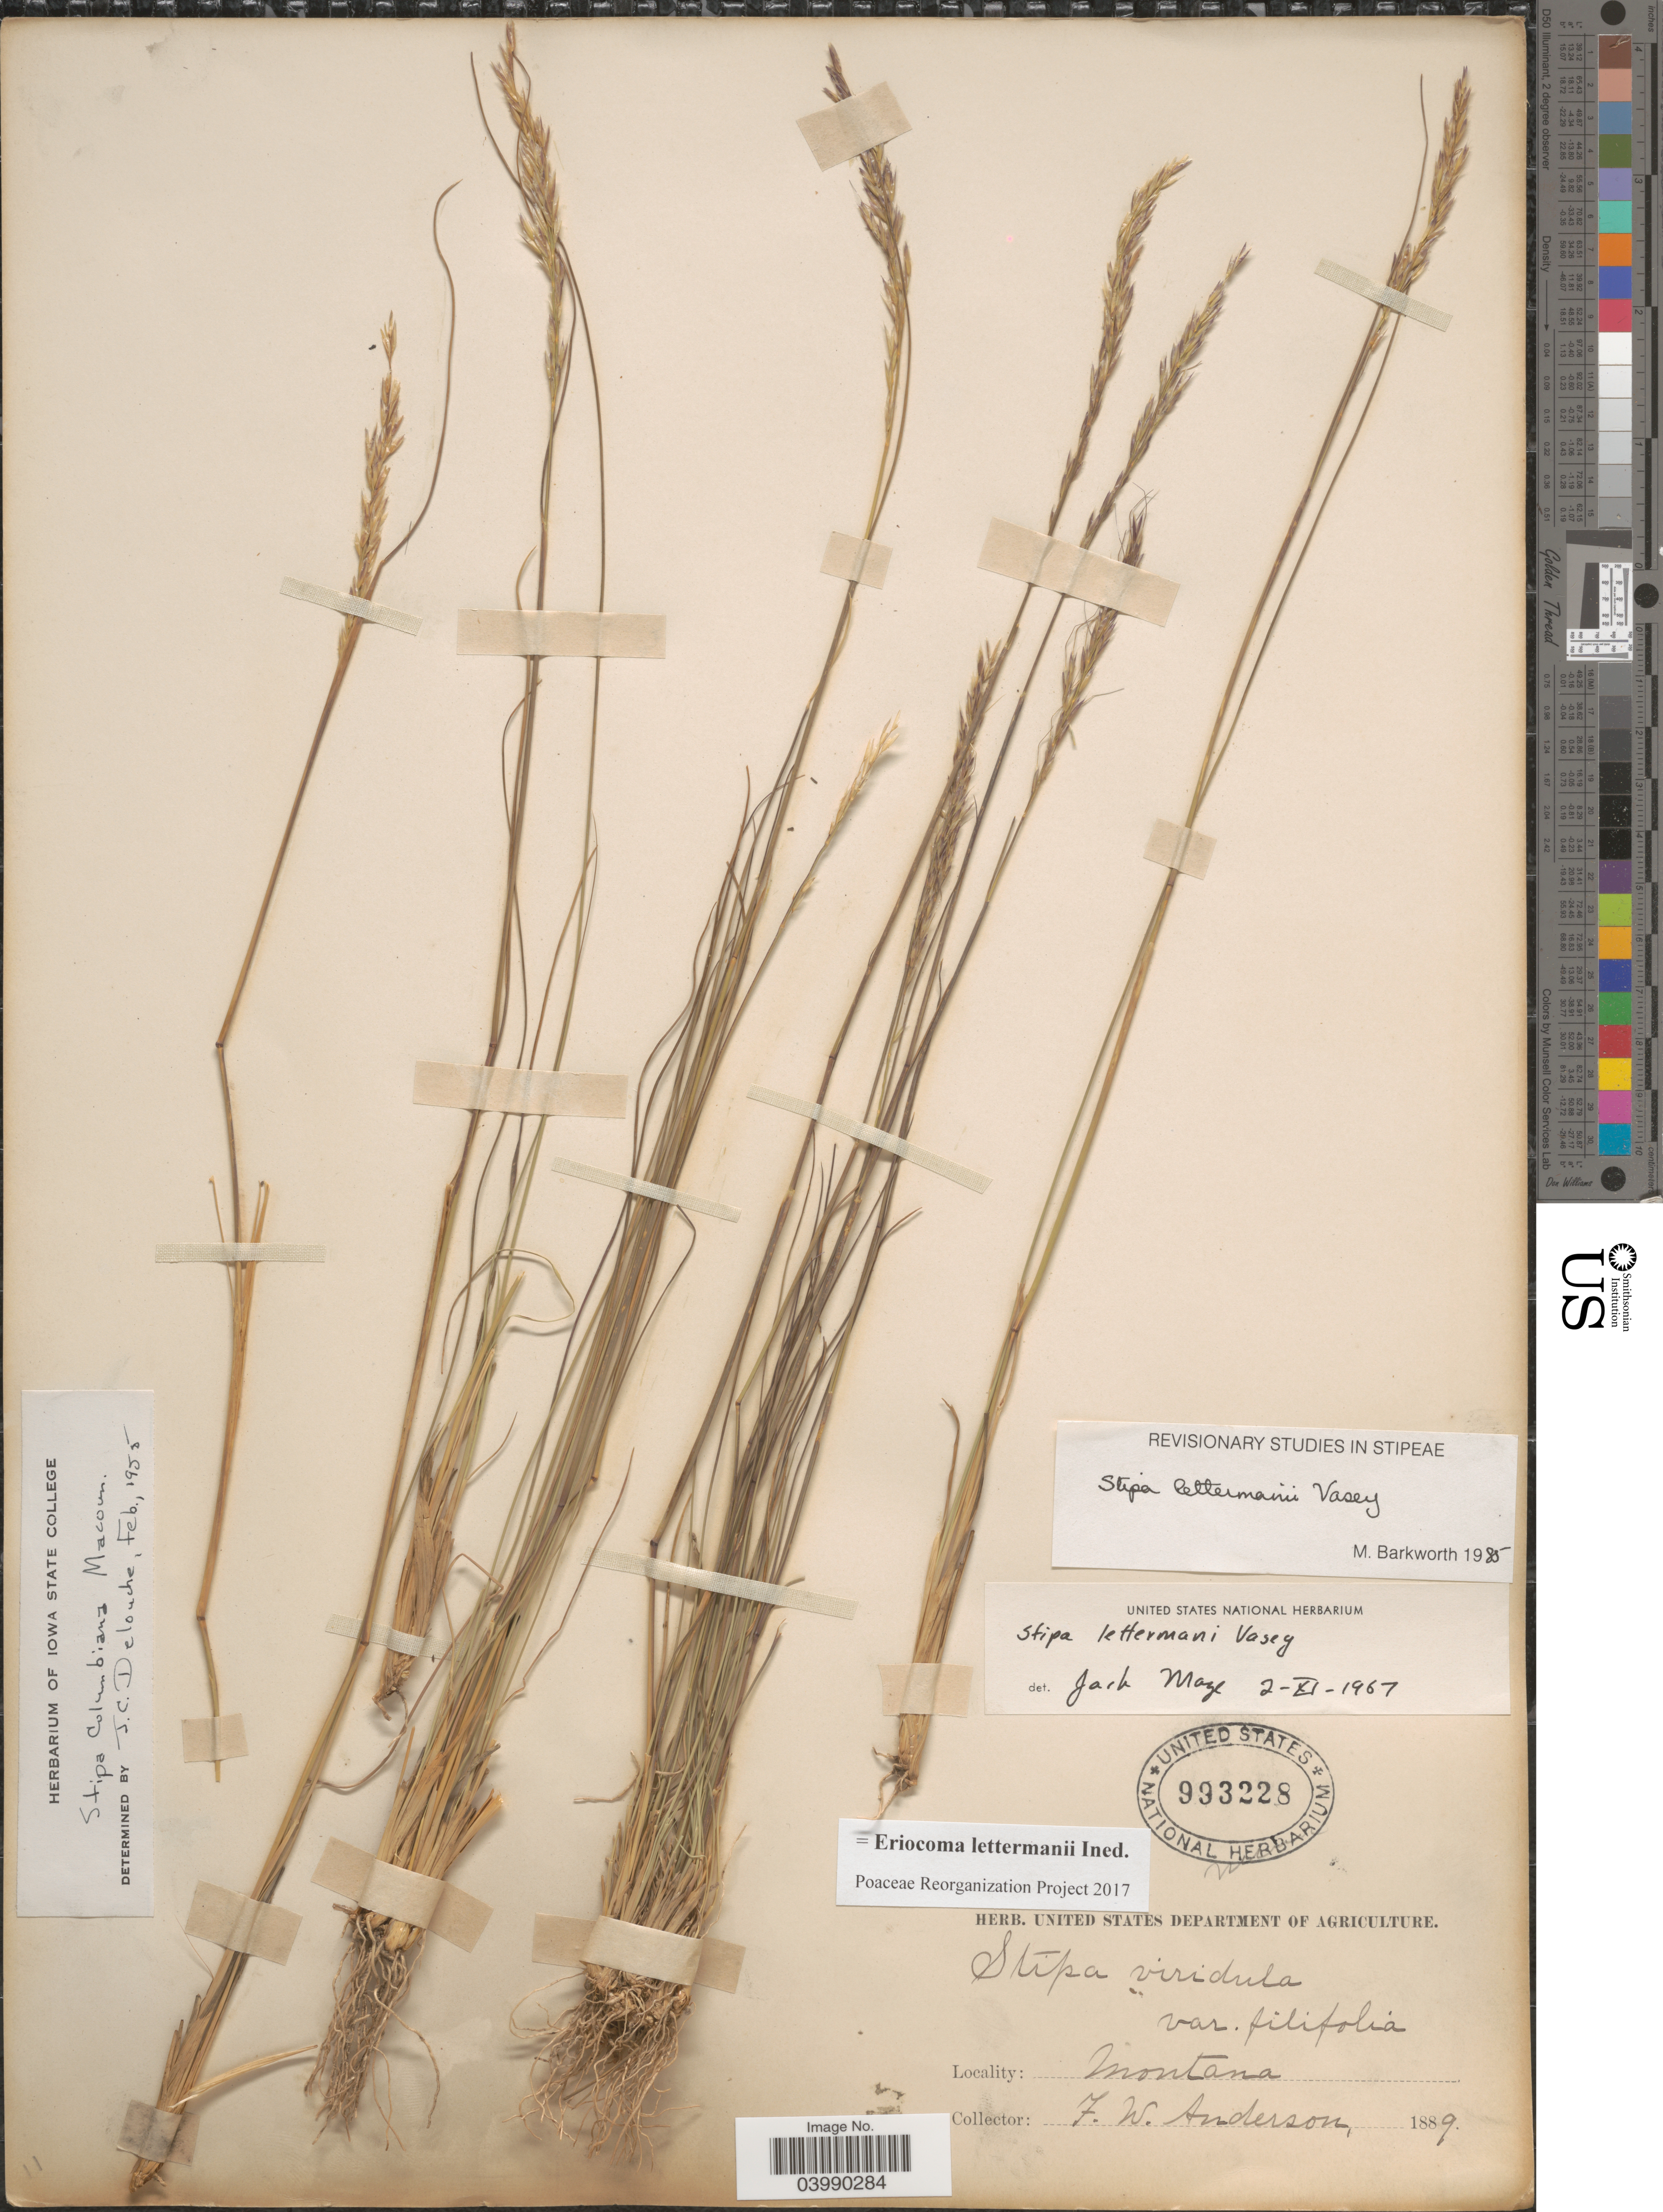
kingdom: Plantae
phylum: Tracheophyta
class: Liliopsida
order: Poales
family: Poaceae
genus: Eriocoma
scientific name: Eriocoma lettermanii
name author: (Vasey) Romasch.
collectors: F. W. Anderson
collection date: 1889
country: United States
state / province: Montana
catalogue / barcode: US 993228